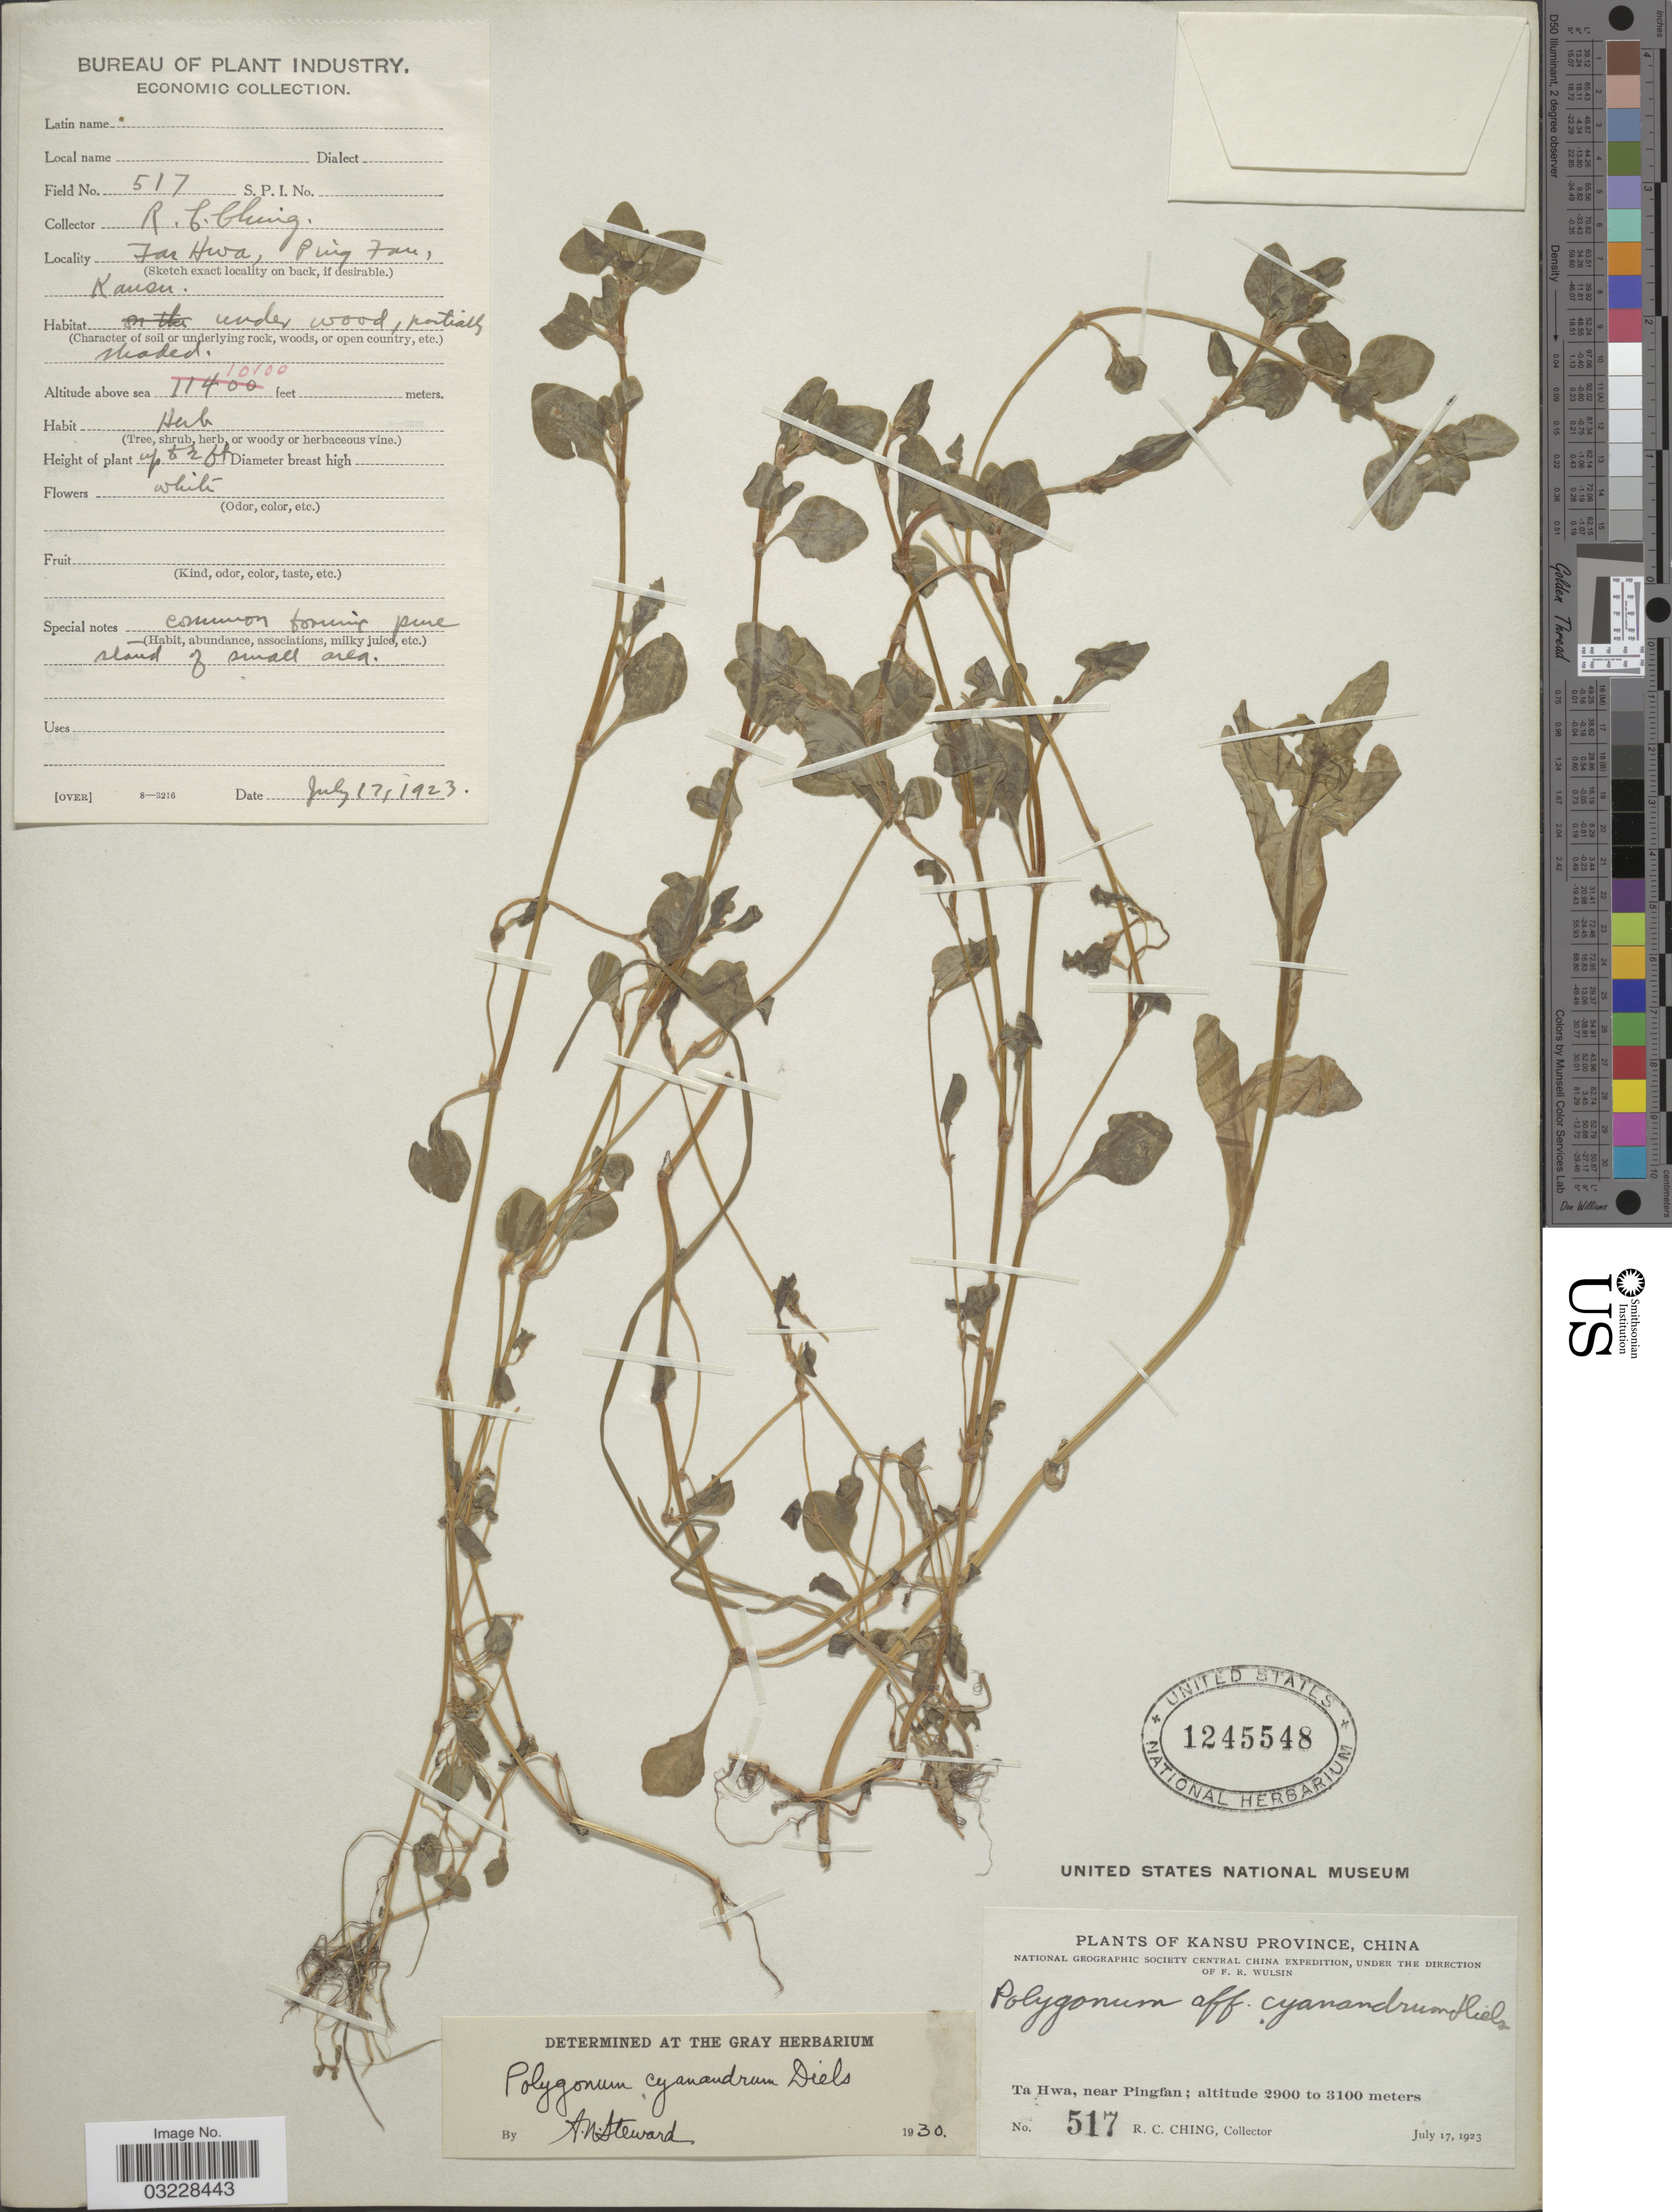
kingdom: Plantae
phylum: Tracheophyta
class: Magnoliopsida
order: Caryophyllales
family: Polygonaceae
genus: Polygonum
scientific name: Polygonum cyanandrum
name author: Diels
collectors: R. C. Ching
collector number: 517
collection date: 1923-07-17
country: China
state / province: Gansu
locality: Kansu Province. Ta Hwa, near Pingfan.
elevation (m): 3078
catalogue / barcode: US 1245548